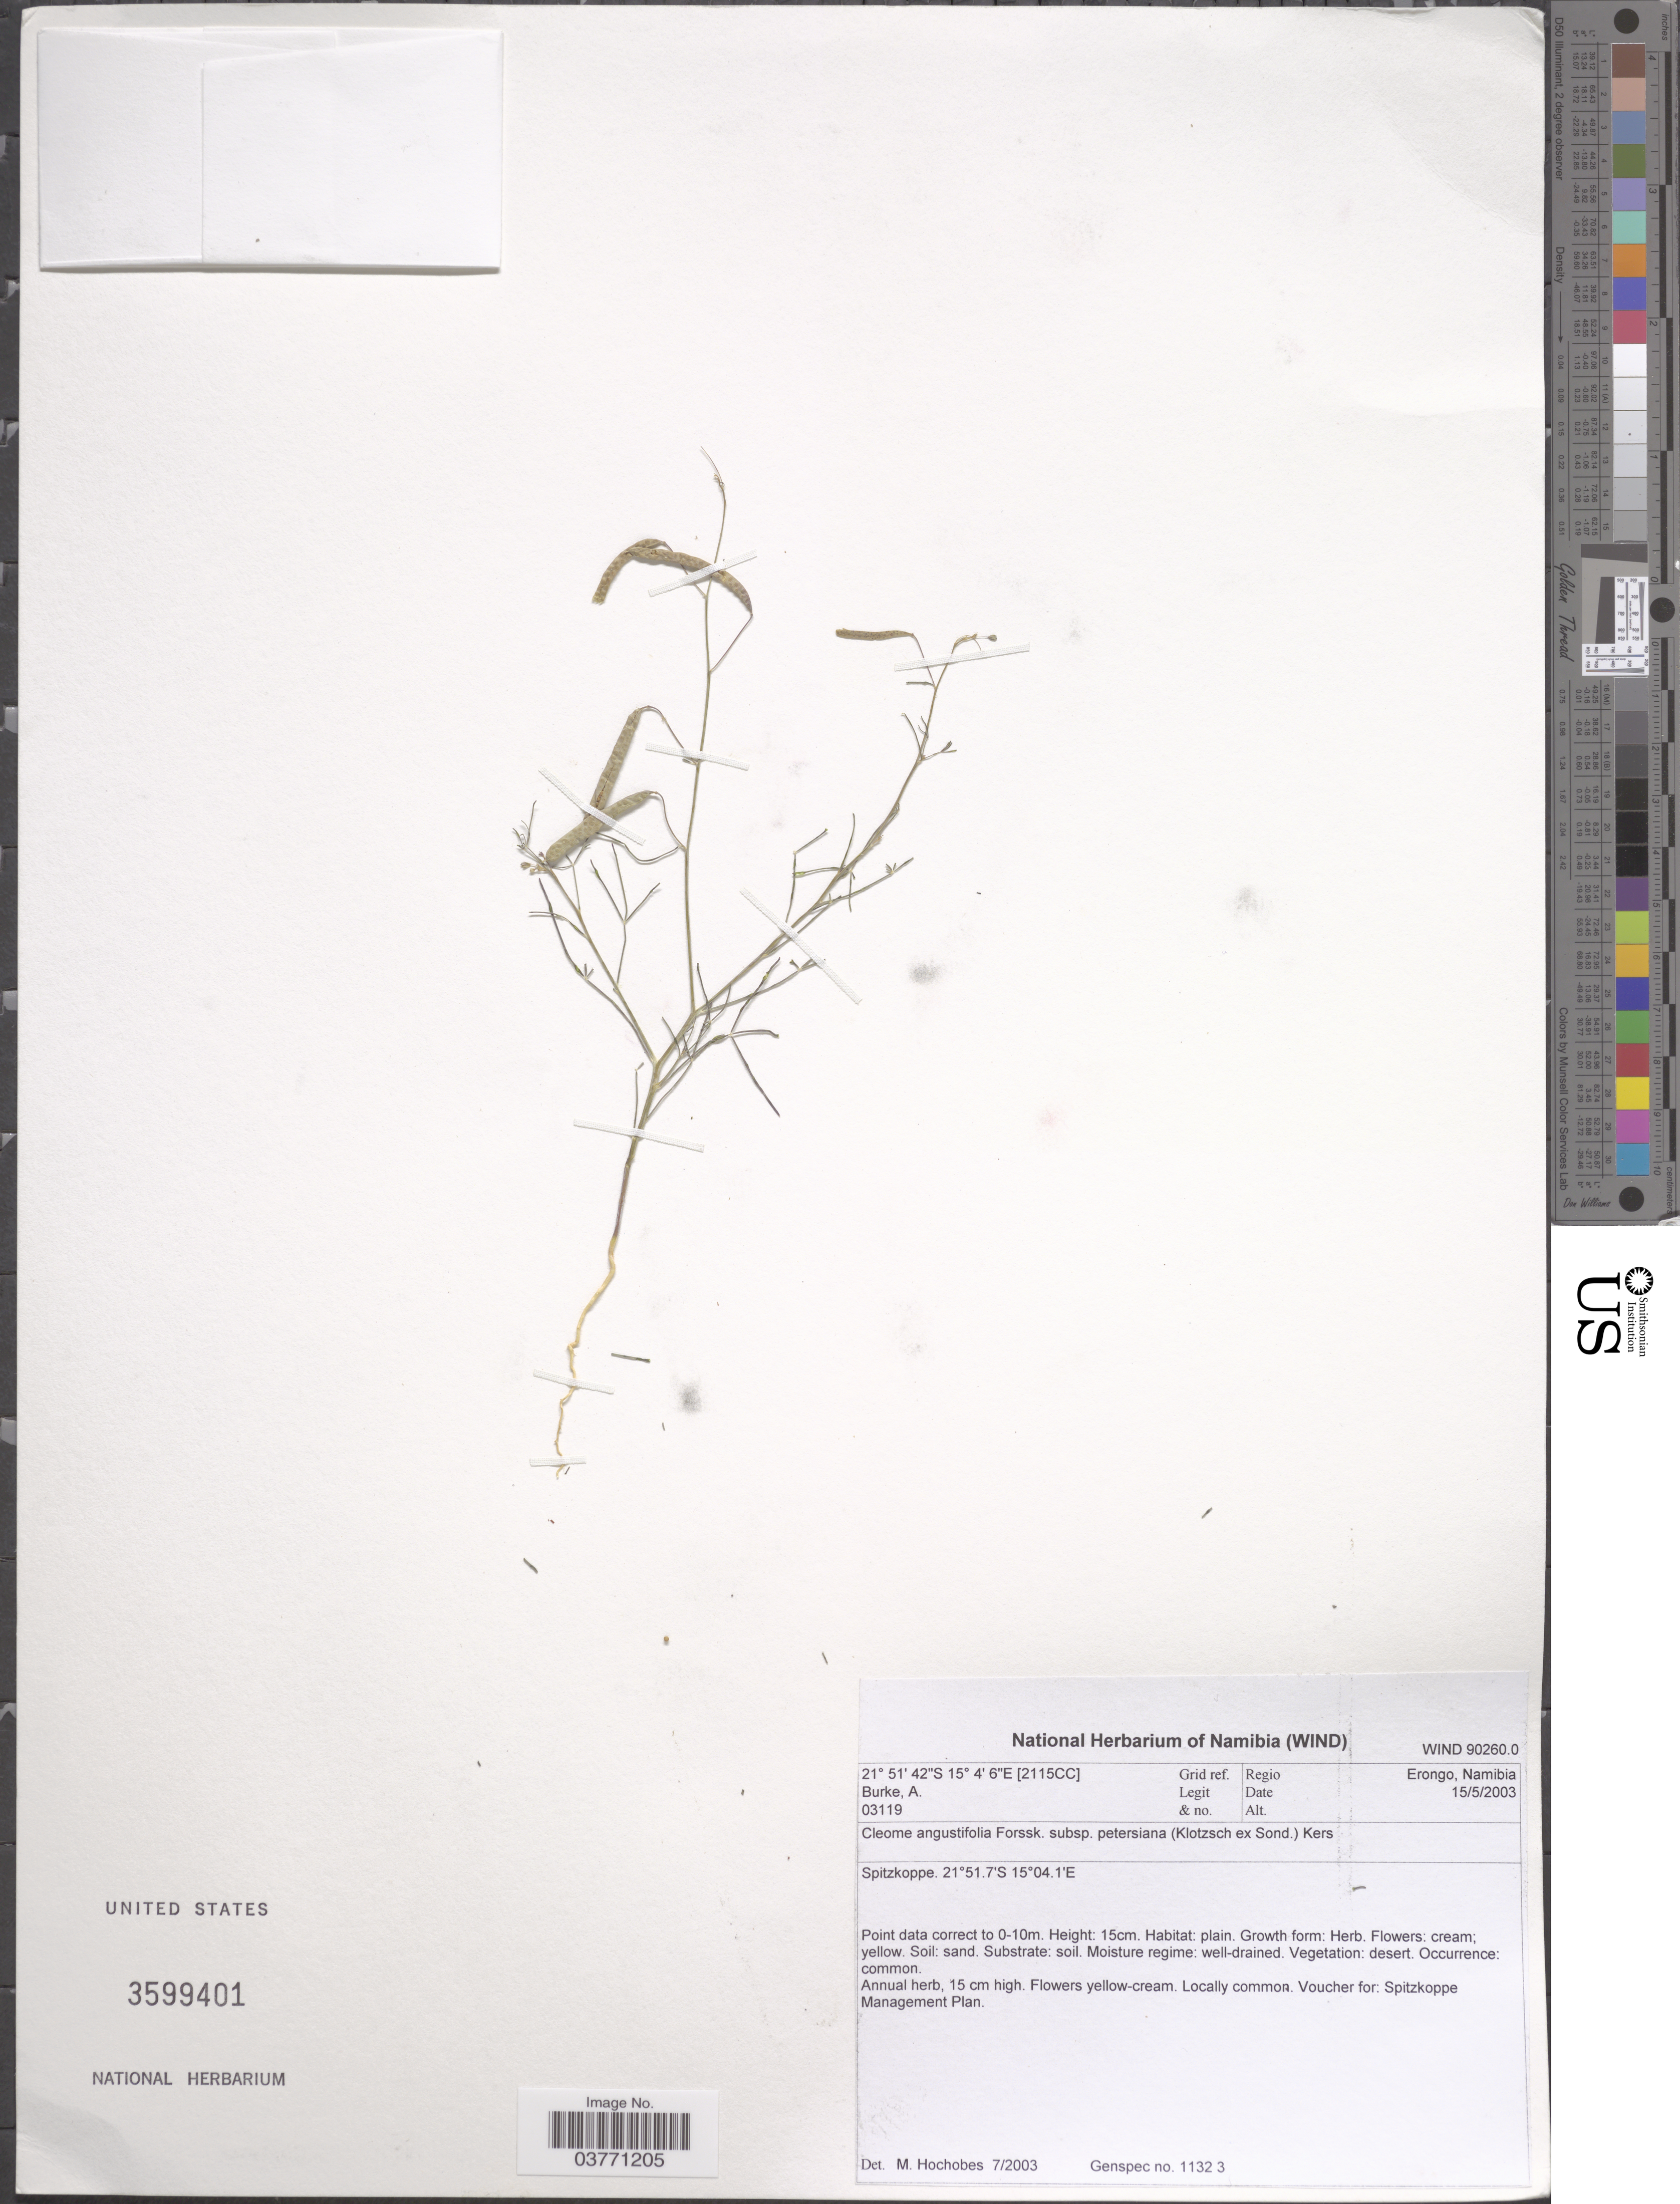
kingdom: Plantae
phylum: Tracheophyta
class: Magnoliopsida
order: Brassicales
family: Cleomaceae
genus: Coalisina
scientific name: Coalisina angustifolia var. petersiana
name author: (Klotzsch) Roalson & J.C. Hall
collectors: A. Burke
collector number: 03119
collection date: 2003-05-15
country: Namibia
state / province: Erongo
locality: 2115CC Grid ref. Regio Erongo. Spitzkoppe.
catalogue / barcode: US 3599401